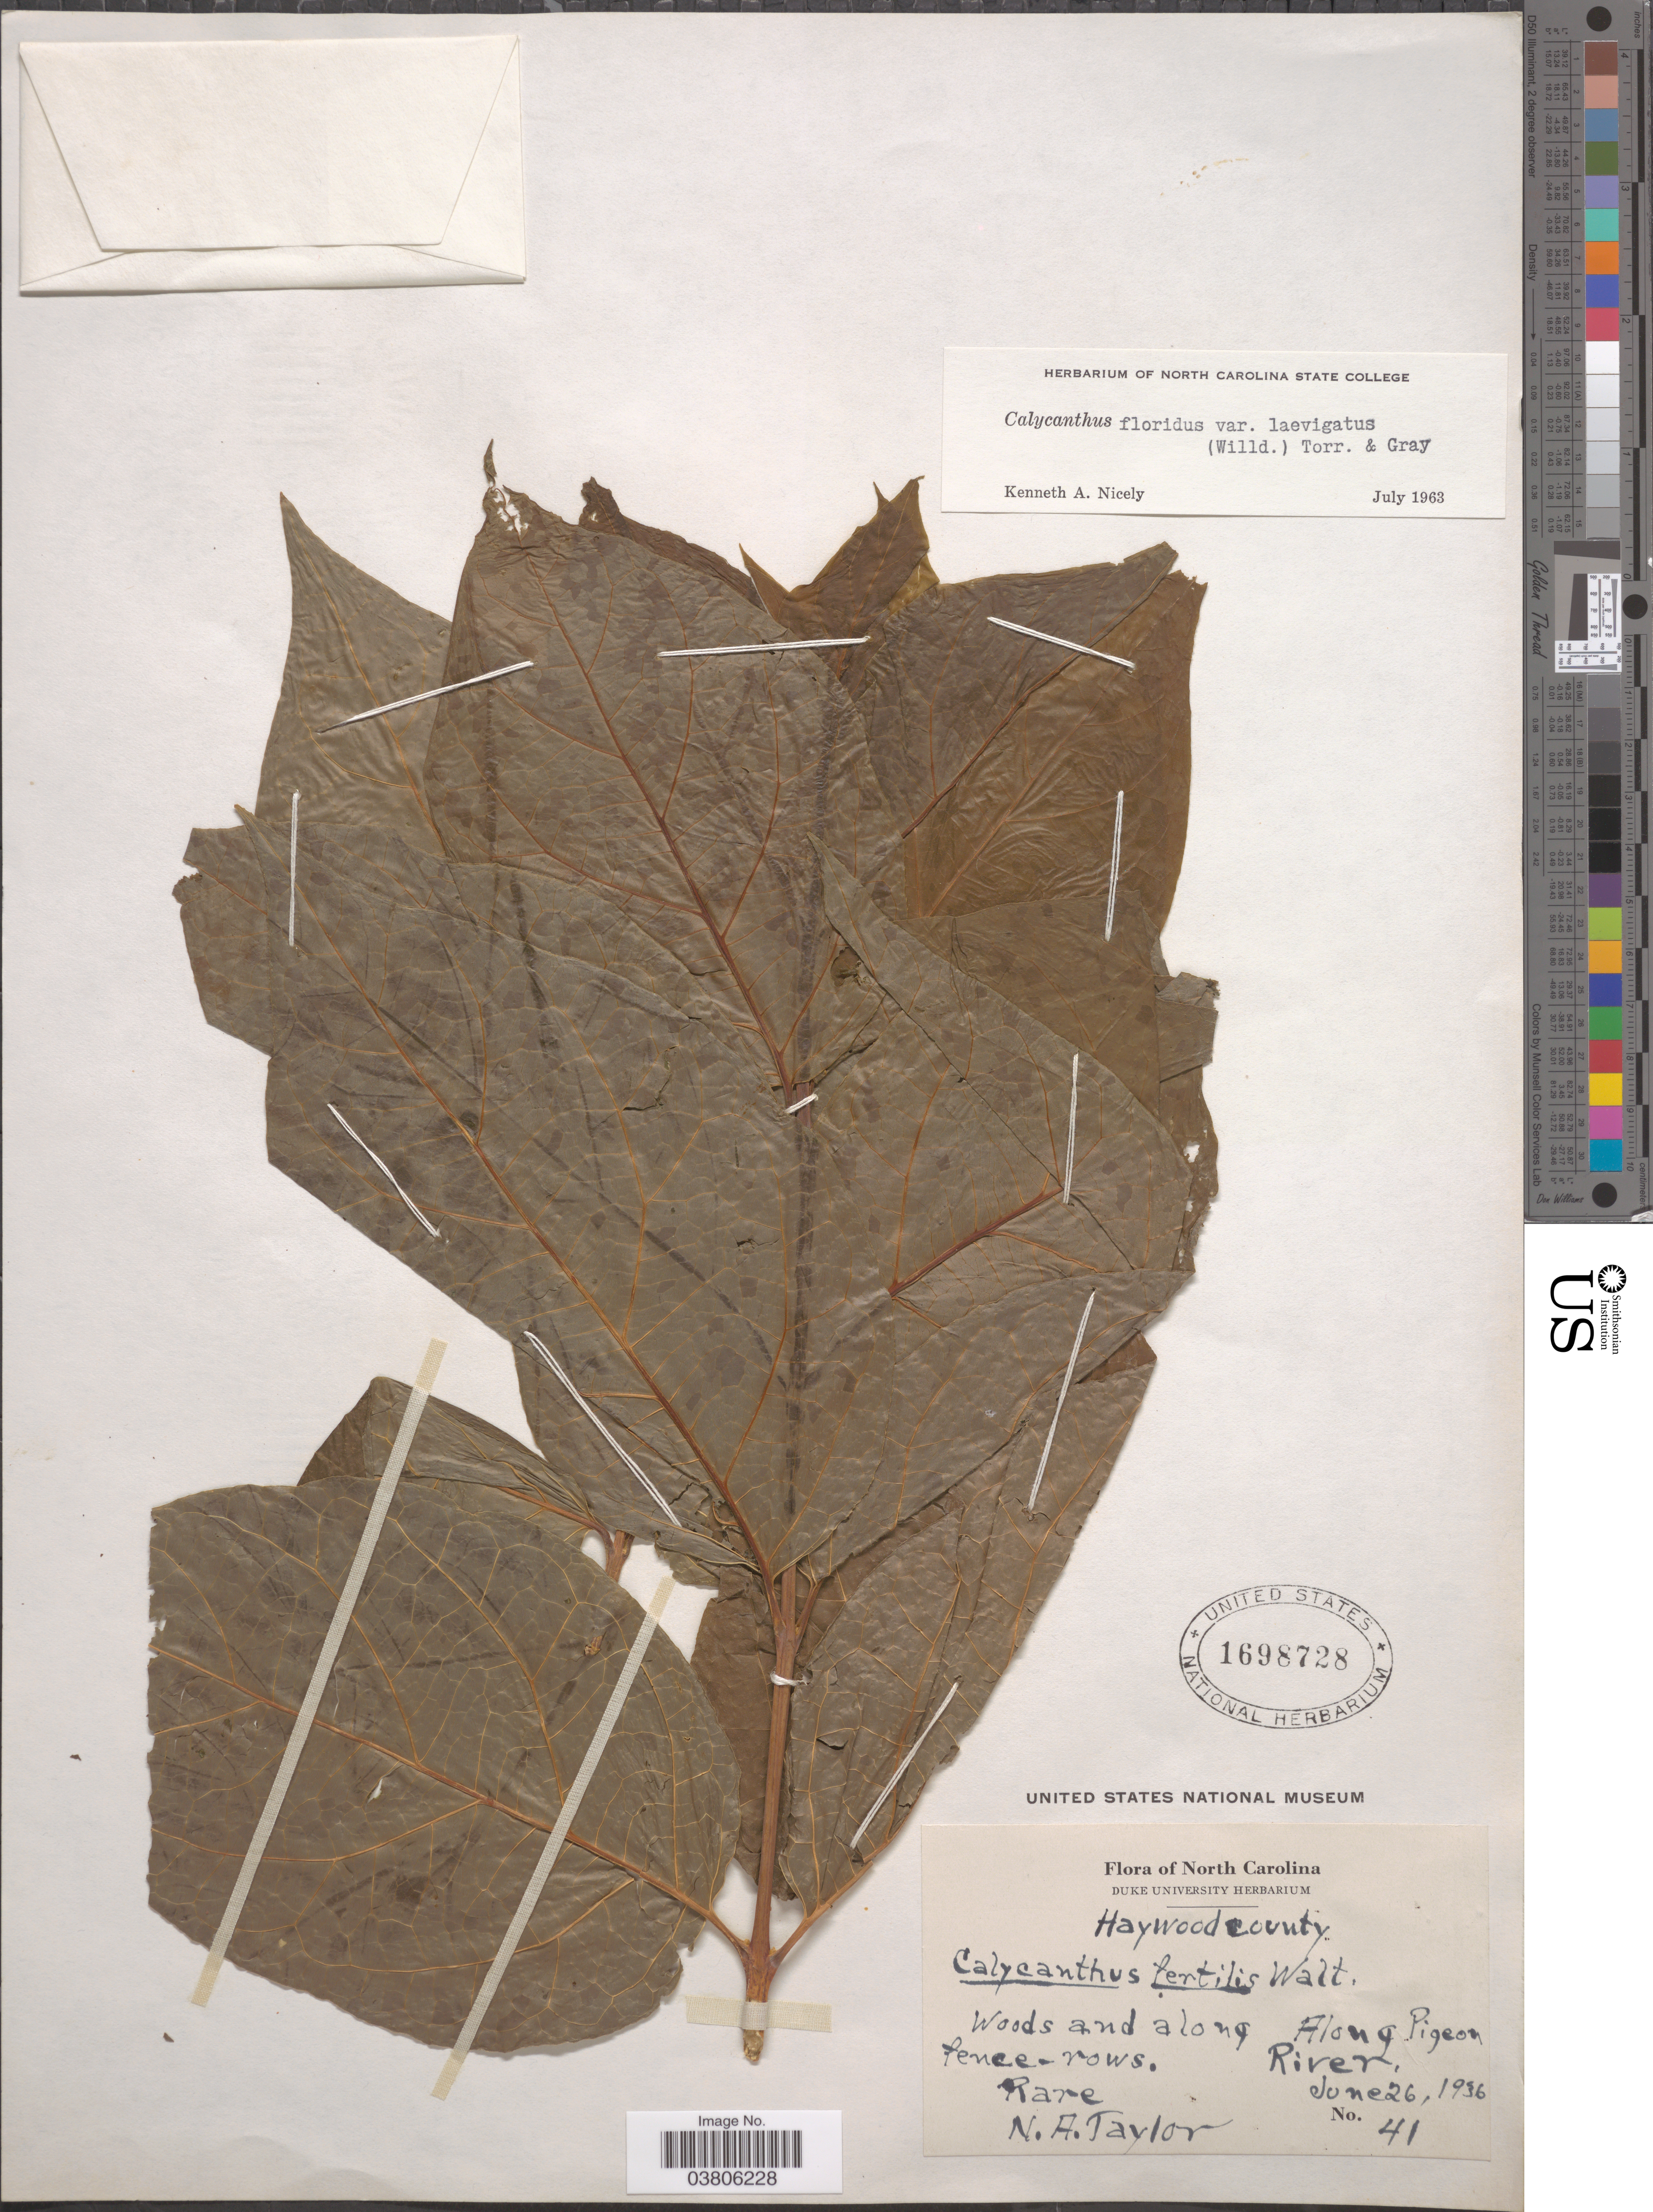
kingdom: Plantae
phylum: Tracheophyta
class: Magnoliopsida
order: Laurales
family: Calycanthaceae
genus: Calycanthus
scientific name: Calycanthus floridus var. laevigatus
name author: (Willd.) Torr. & A. Gray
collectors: N. Taylor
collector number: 41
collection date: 1936-06-26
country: United States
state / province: North Carolina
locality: Haywood county. Along Pigeon River.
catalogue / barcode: US 1698728